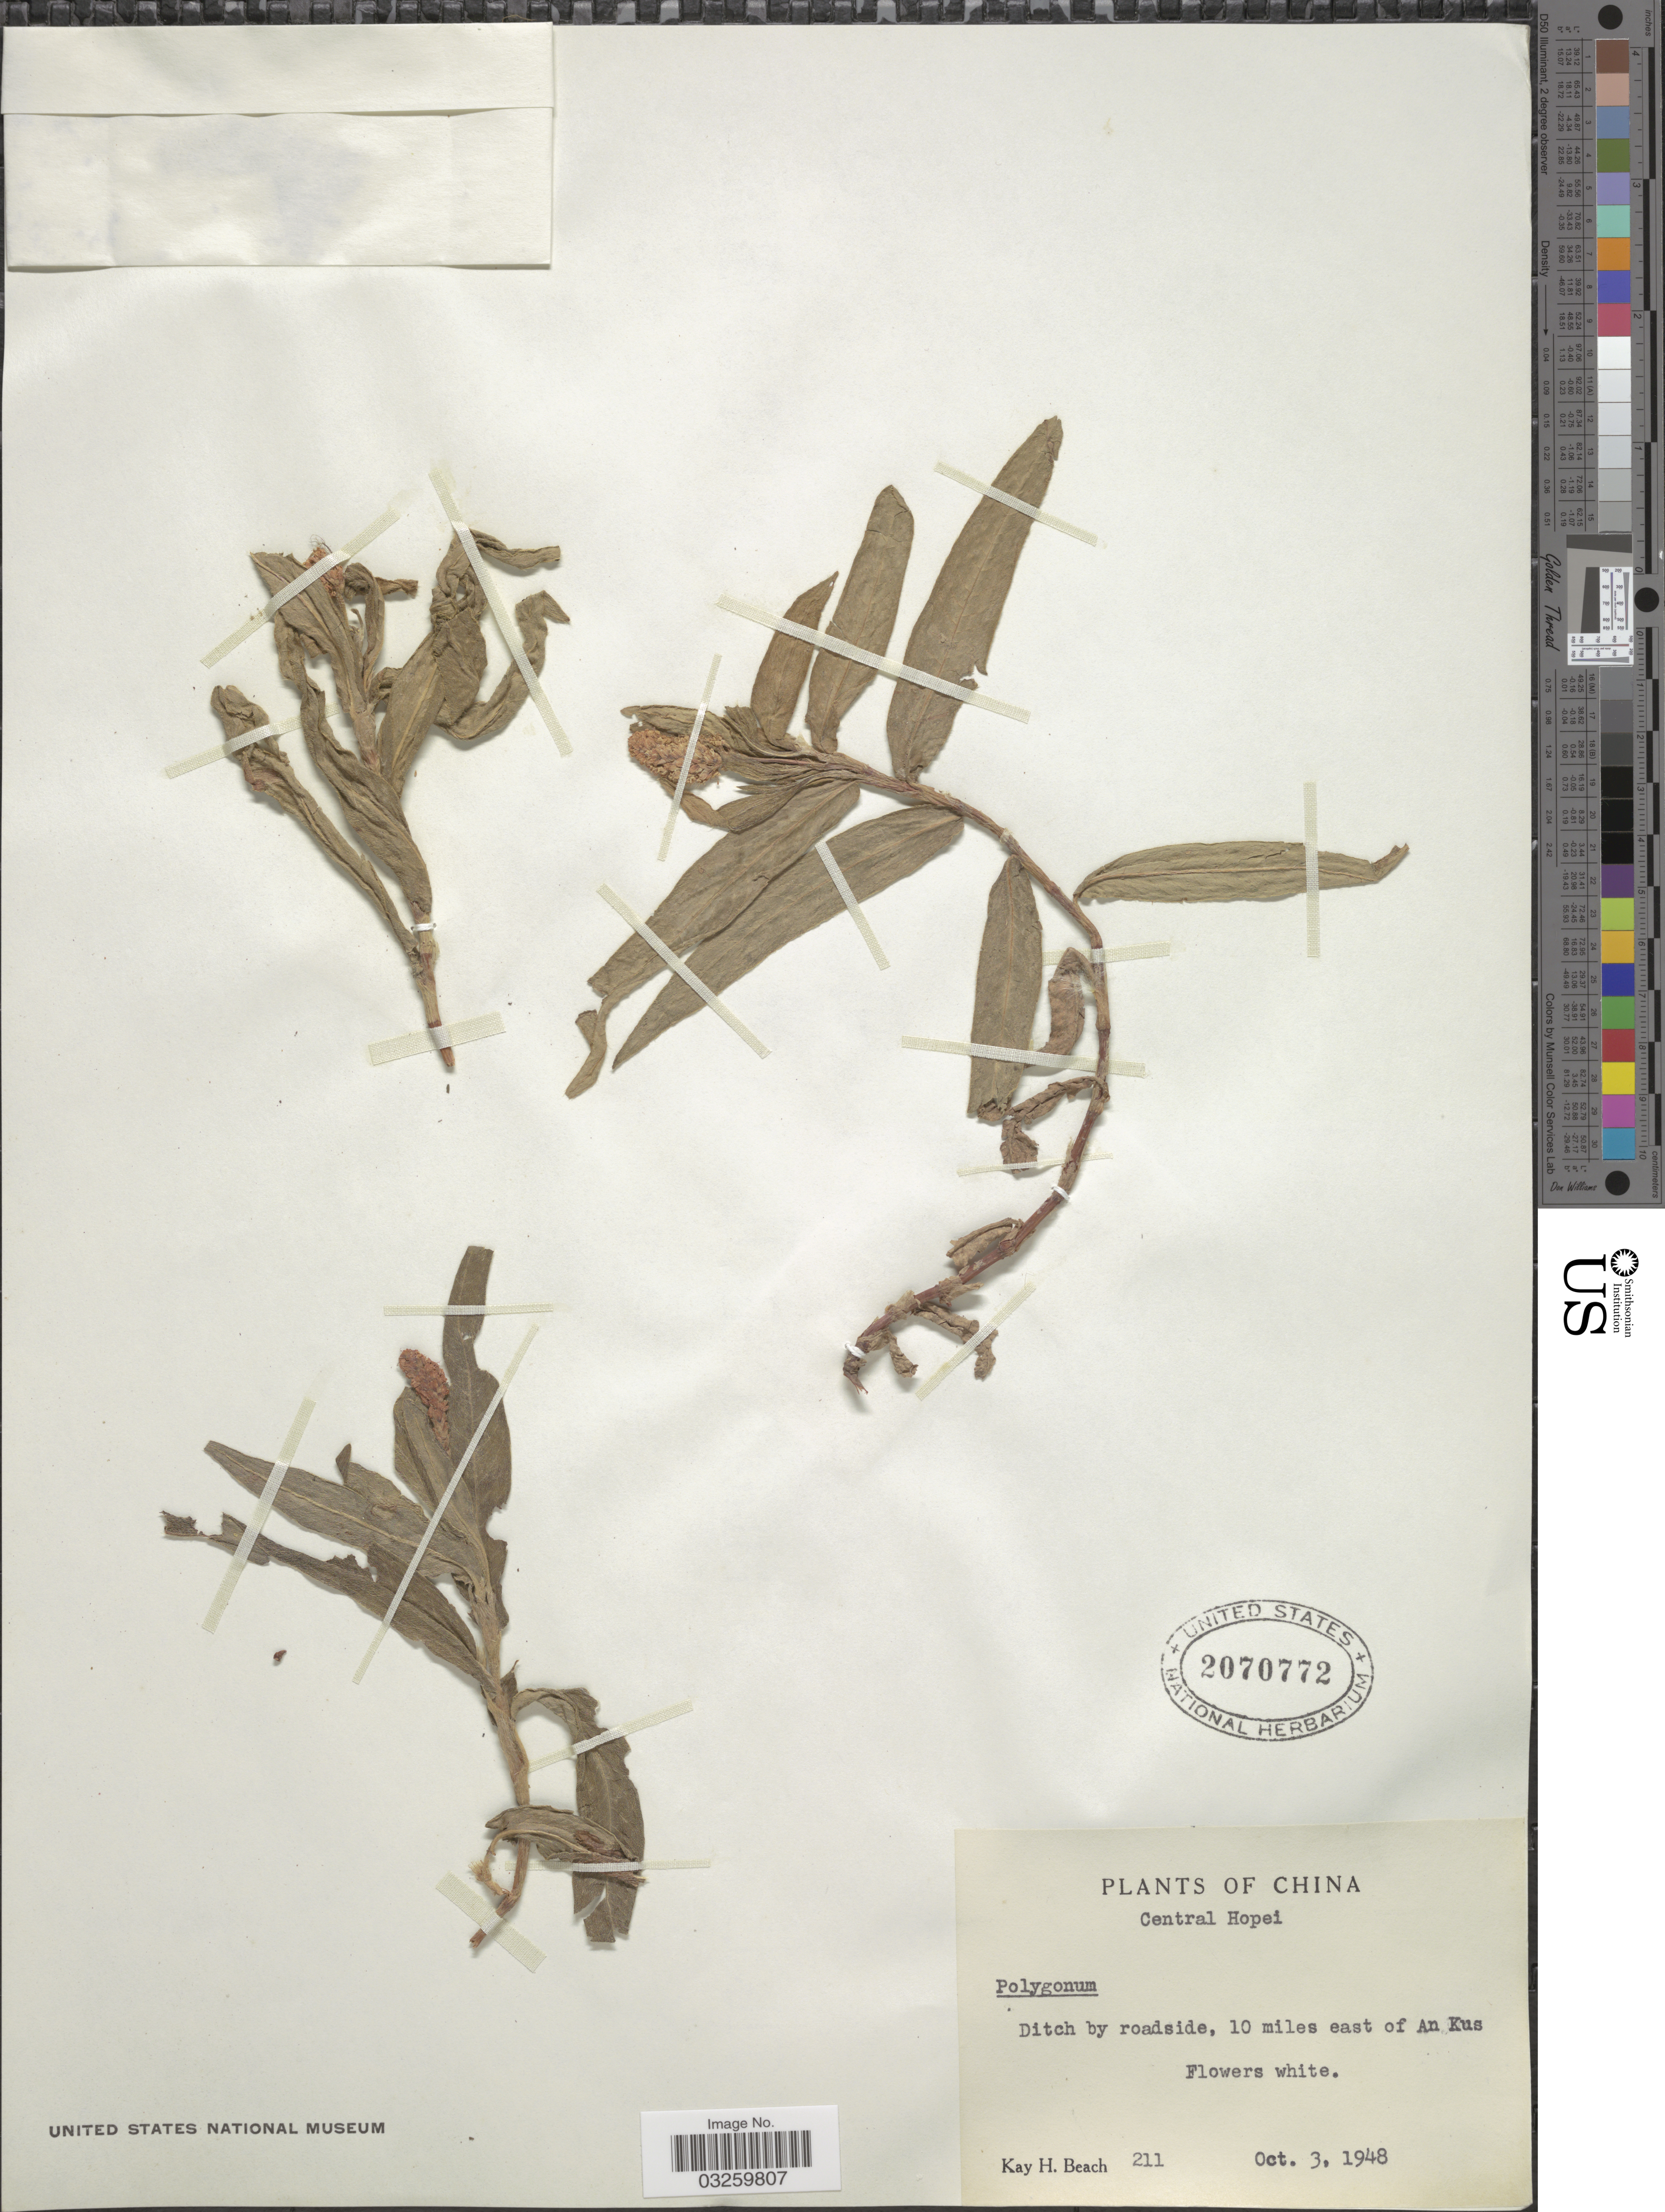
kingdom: Plantae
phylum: Tracheophyta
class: Magnoliopsida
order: Caryophyllales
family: Polygonaceae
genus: Polygonum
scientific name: Polygonum sp.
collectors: K. H. Beach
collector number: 211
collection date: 1948-10-03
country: China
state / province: Hebei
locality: Central Hopei. Ditch by roadside, 10 miles east of An Kus.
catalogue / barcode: US 2070772